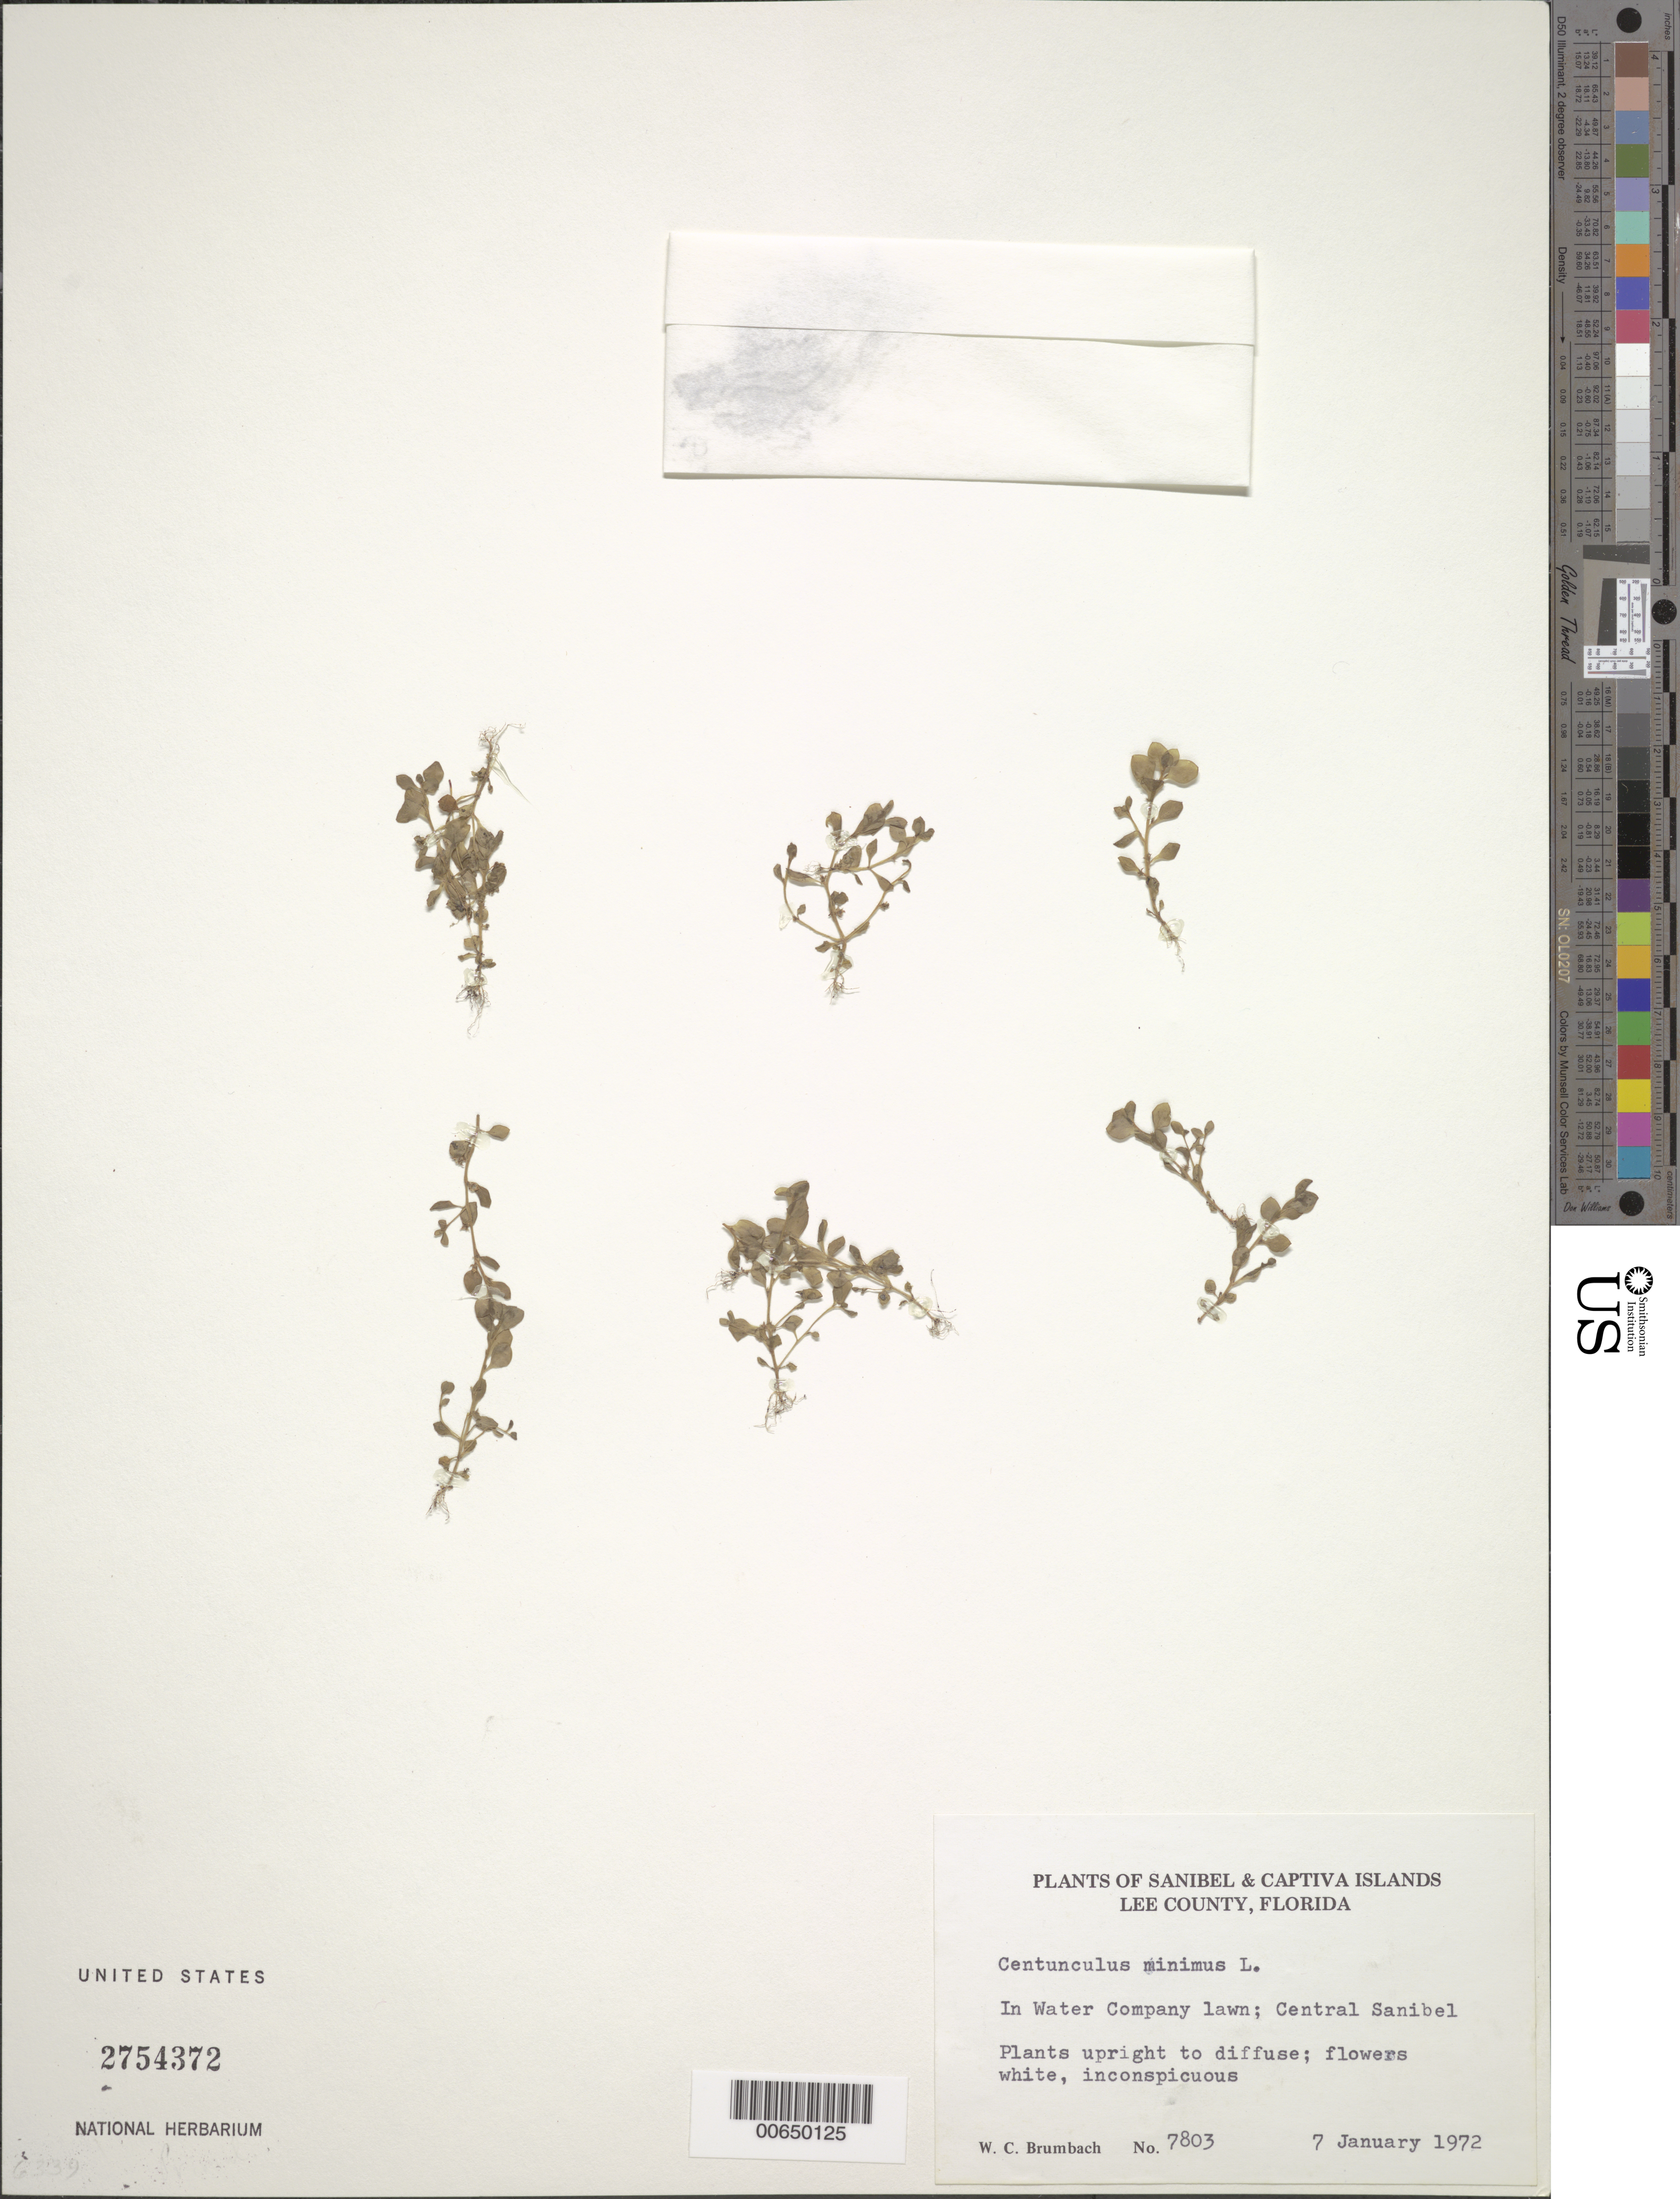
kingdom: Plantae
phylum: Tracheophyta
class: Magnoliopsida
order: Ericales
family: Primulaceae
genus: Centunculus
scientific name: Centunculus minimus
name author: L.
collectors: W. C. Brumbach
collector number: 7803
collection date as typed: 07 Jan 1972 or 01 Jul 1972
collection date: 1972-01-07 or 1972-07-01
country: United States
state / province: Florida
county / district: Lee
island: Sanibel Island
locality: Central Sanibel.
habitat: In water company lawn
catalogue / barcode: US 2754372